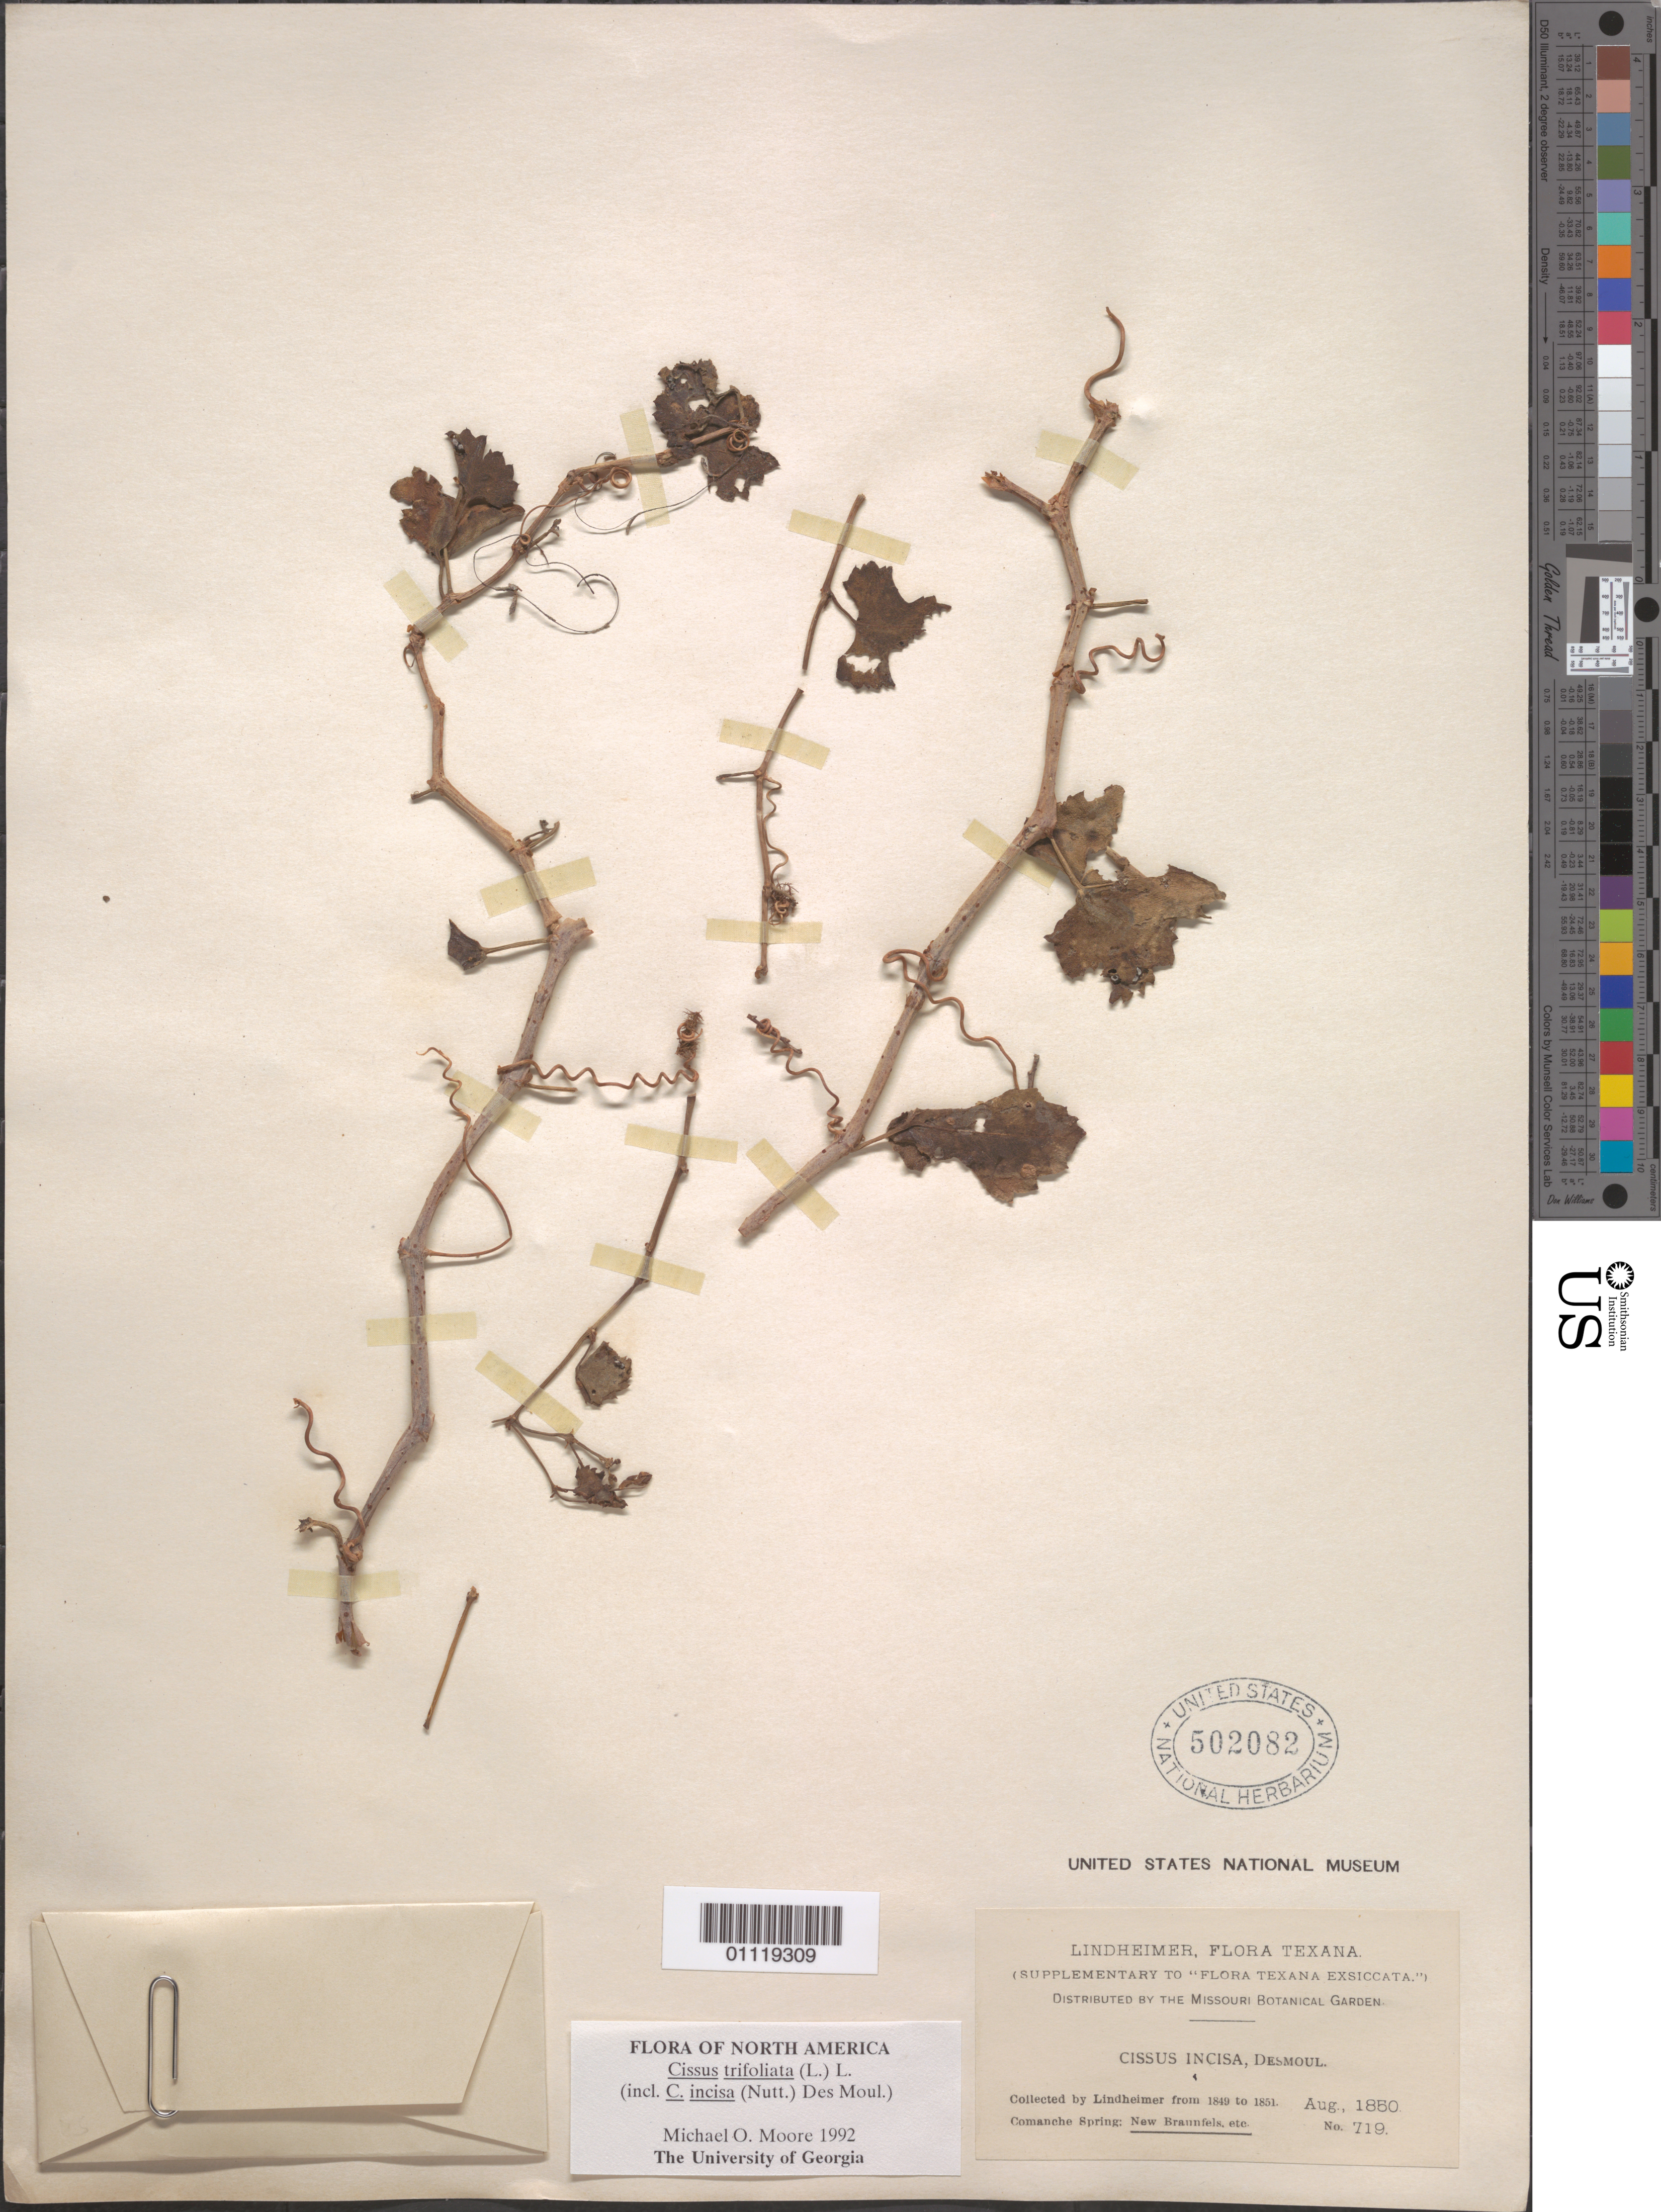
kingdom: Plantae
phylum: Tracheophyta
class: Magnoliopsida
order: Vitales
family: Vitaceae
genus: Cissus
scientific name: Cissus trifoliata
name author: (L.) L.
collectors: F. J. Lindheimer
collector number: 719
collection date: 1880-08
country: United States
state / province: Texas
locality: Comanche Spring: New Braunfels.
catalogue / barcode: US 502082